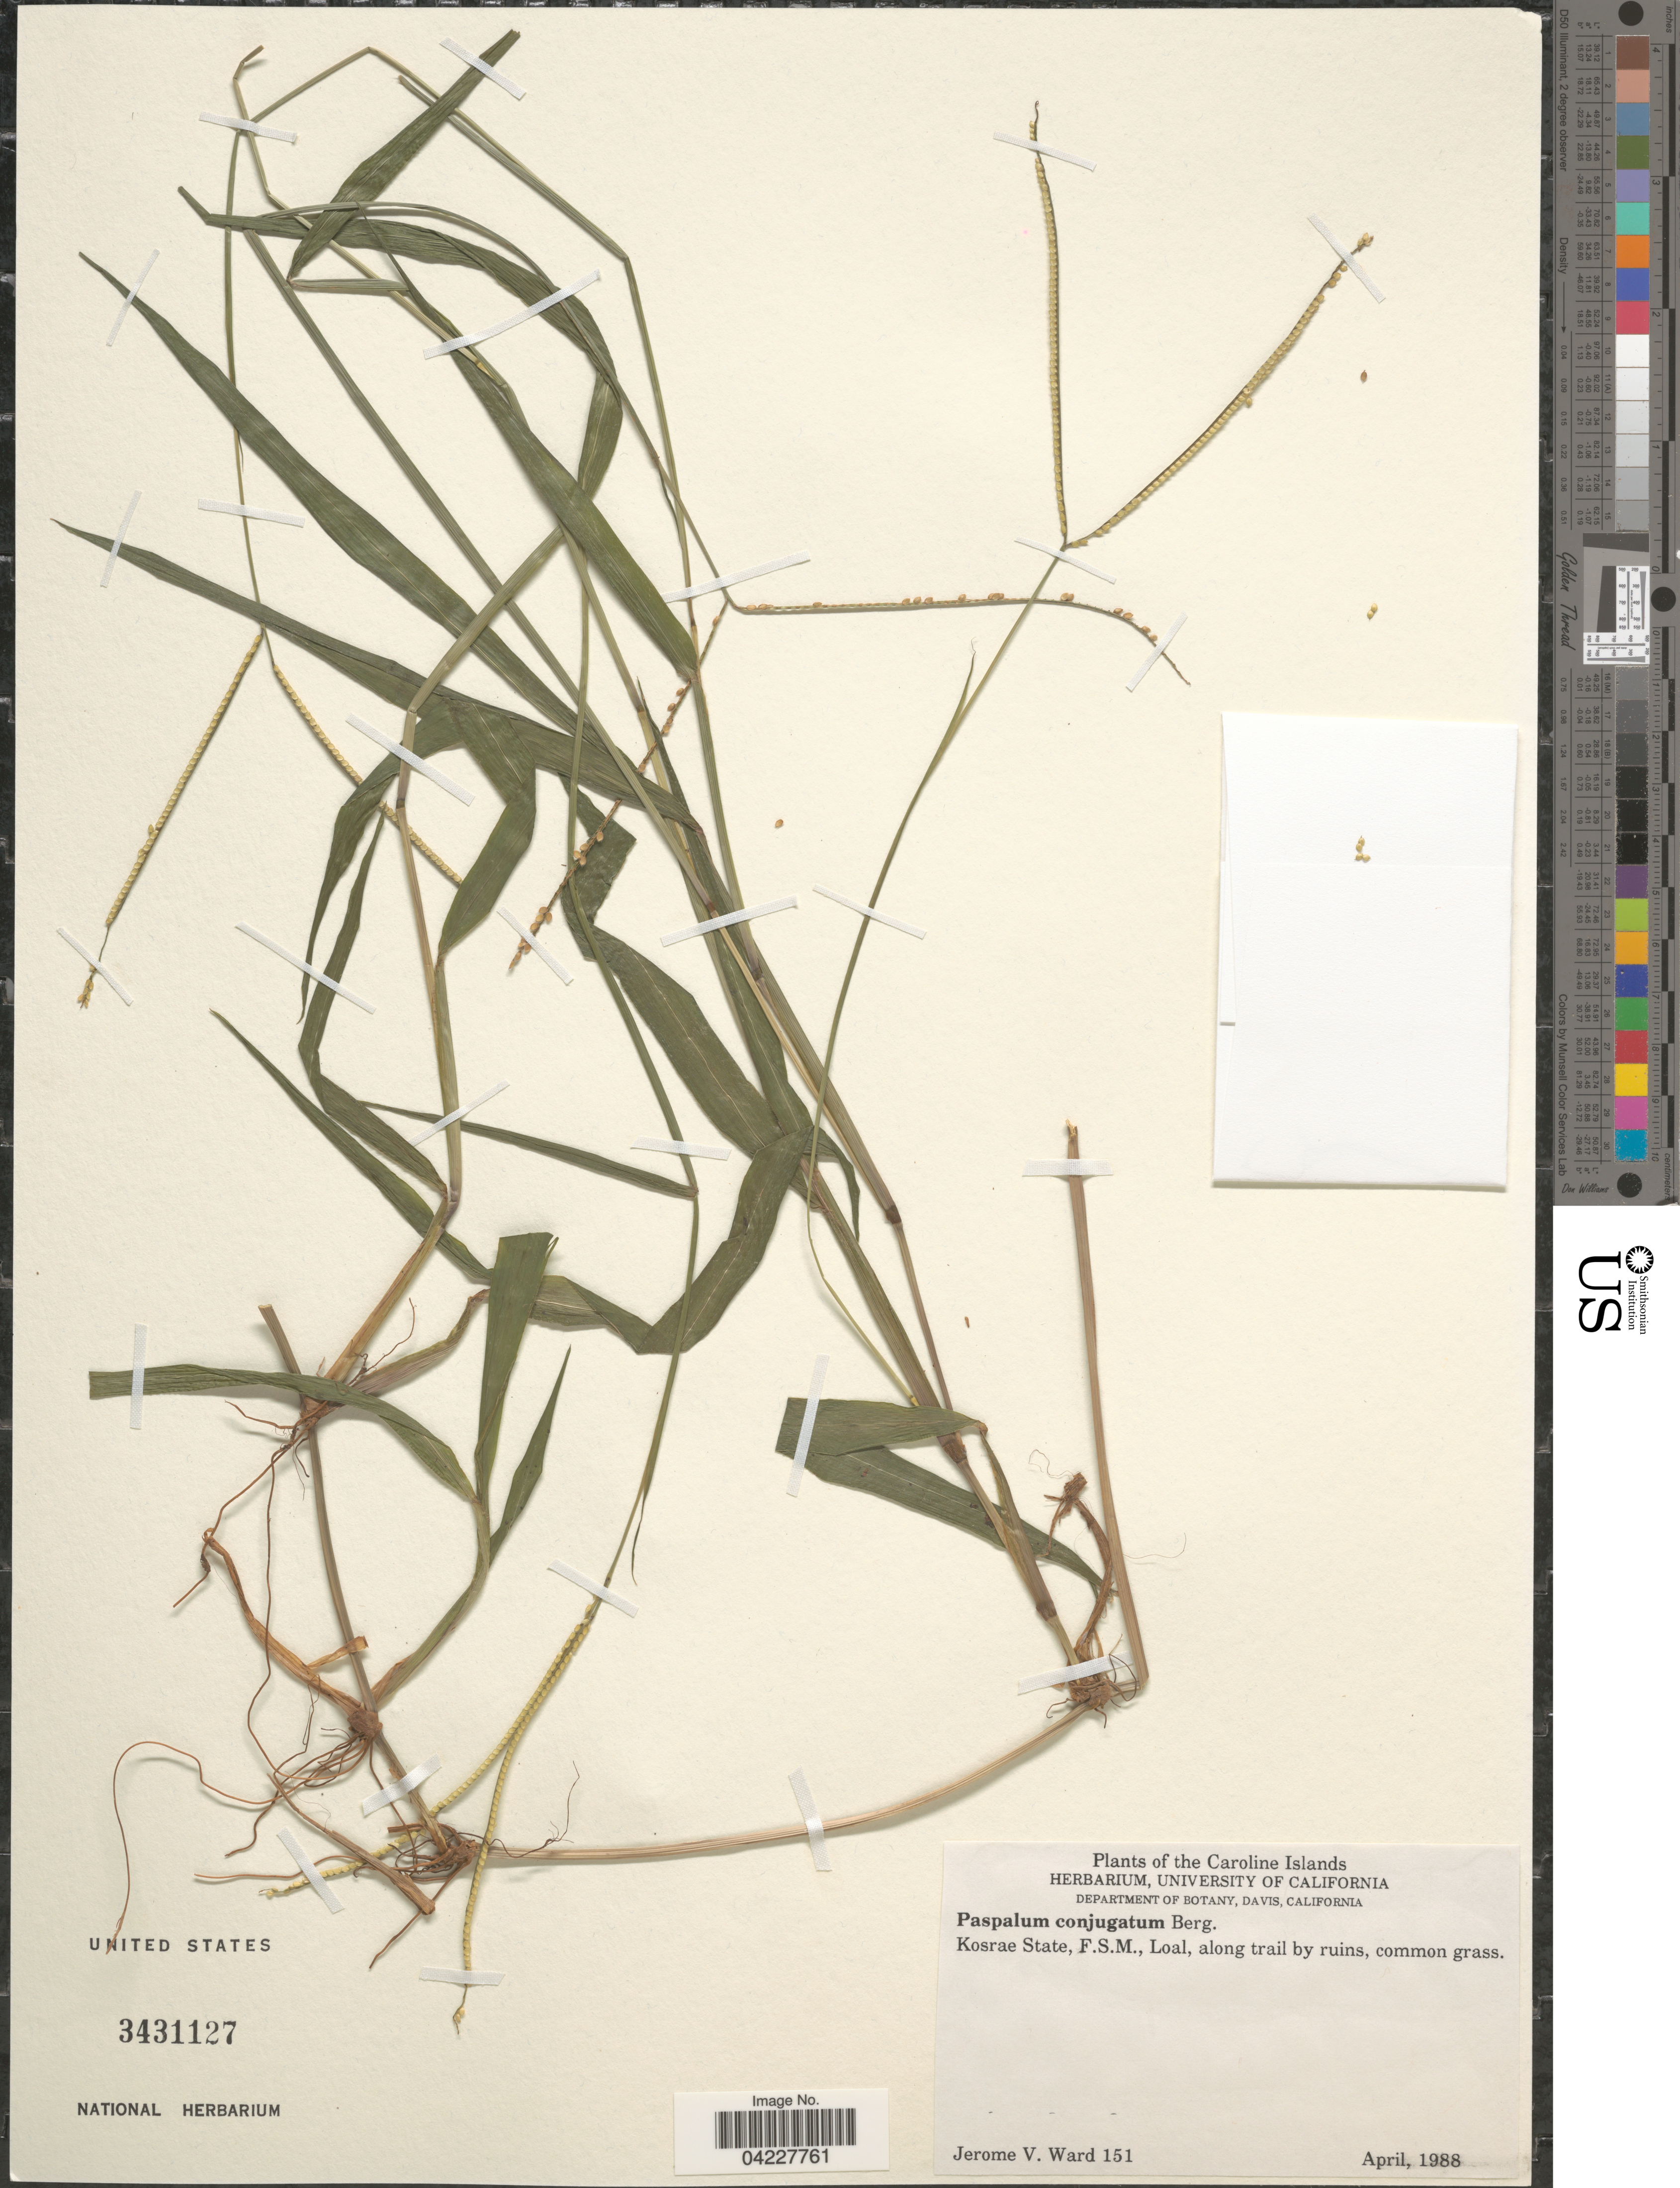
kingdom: Plantae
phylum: Tracheophyta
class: Liliopsida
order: Poales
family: Poaceae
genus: Paspalum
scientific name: Paspalum conjugatum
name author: P.J. Bergius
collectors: J. V. Ward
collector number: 151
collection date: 1988-04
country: Micronesia, Federated States of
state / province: Kosrae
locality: The Caroline Islands. F.S.M., Loal, along trail by ruins, common grass.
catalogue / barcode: US 3431127